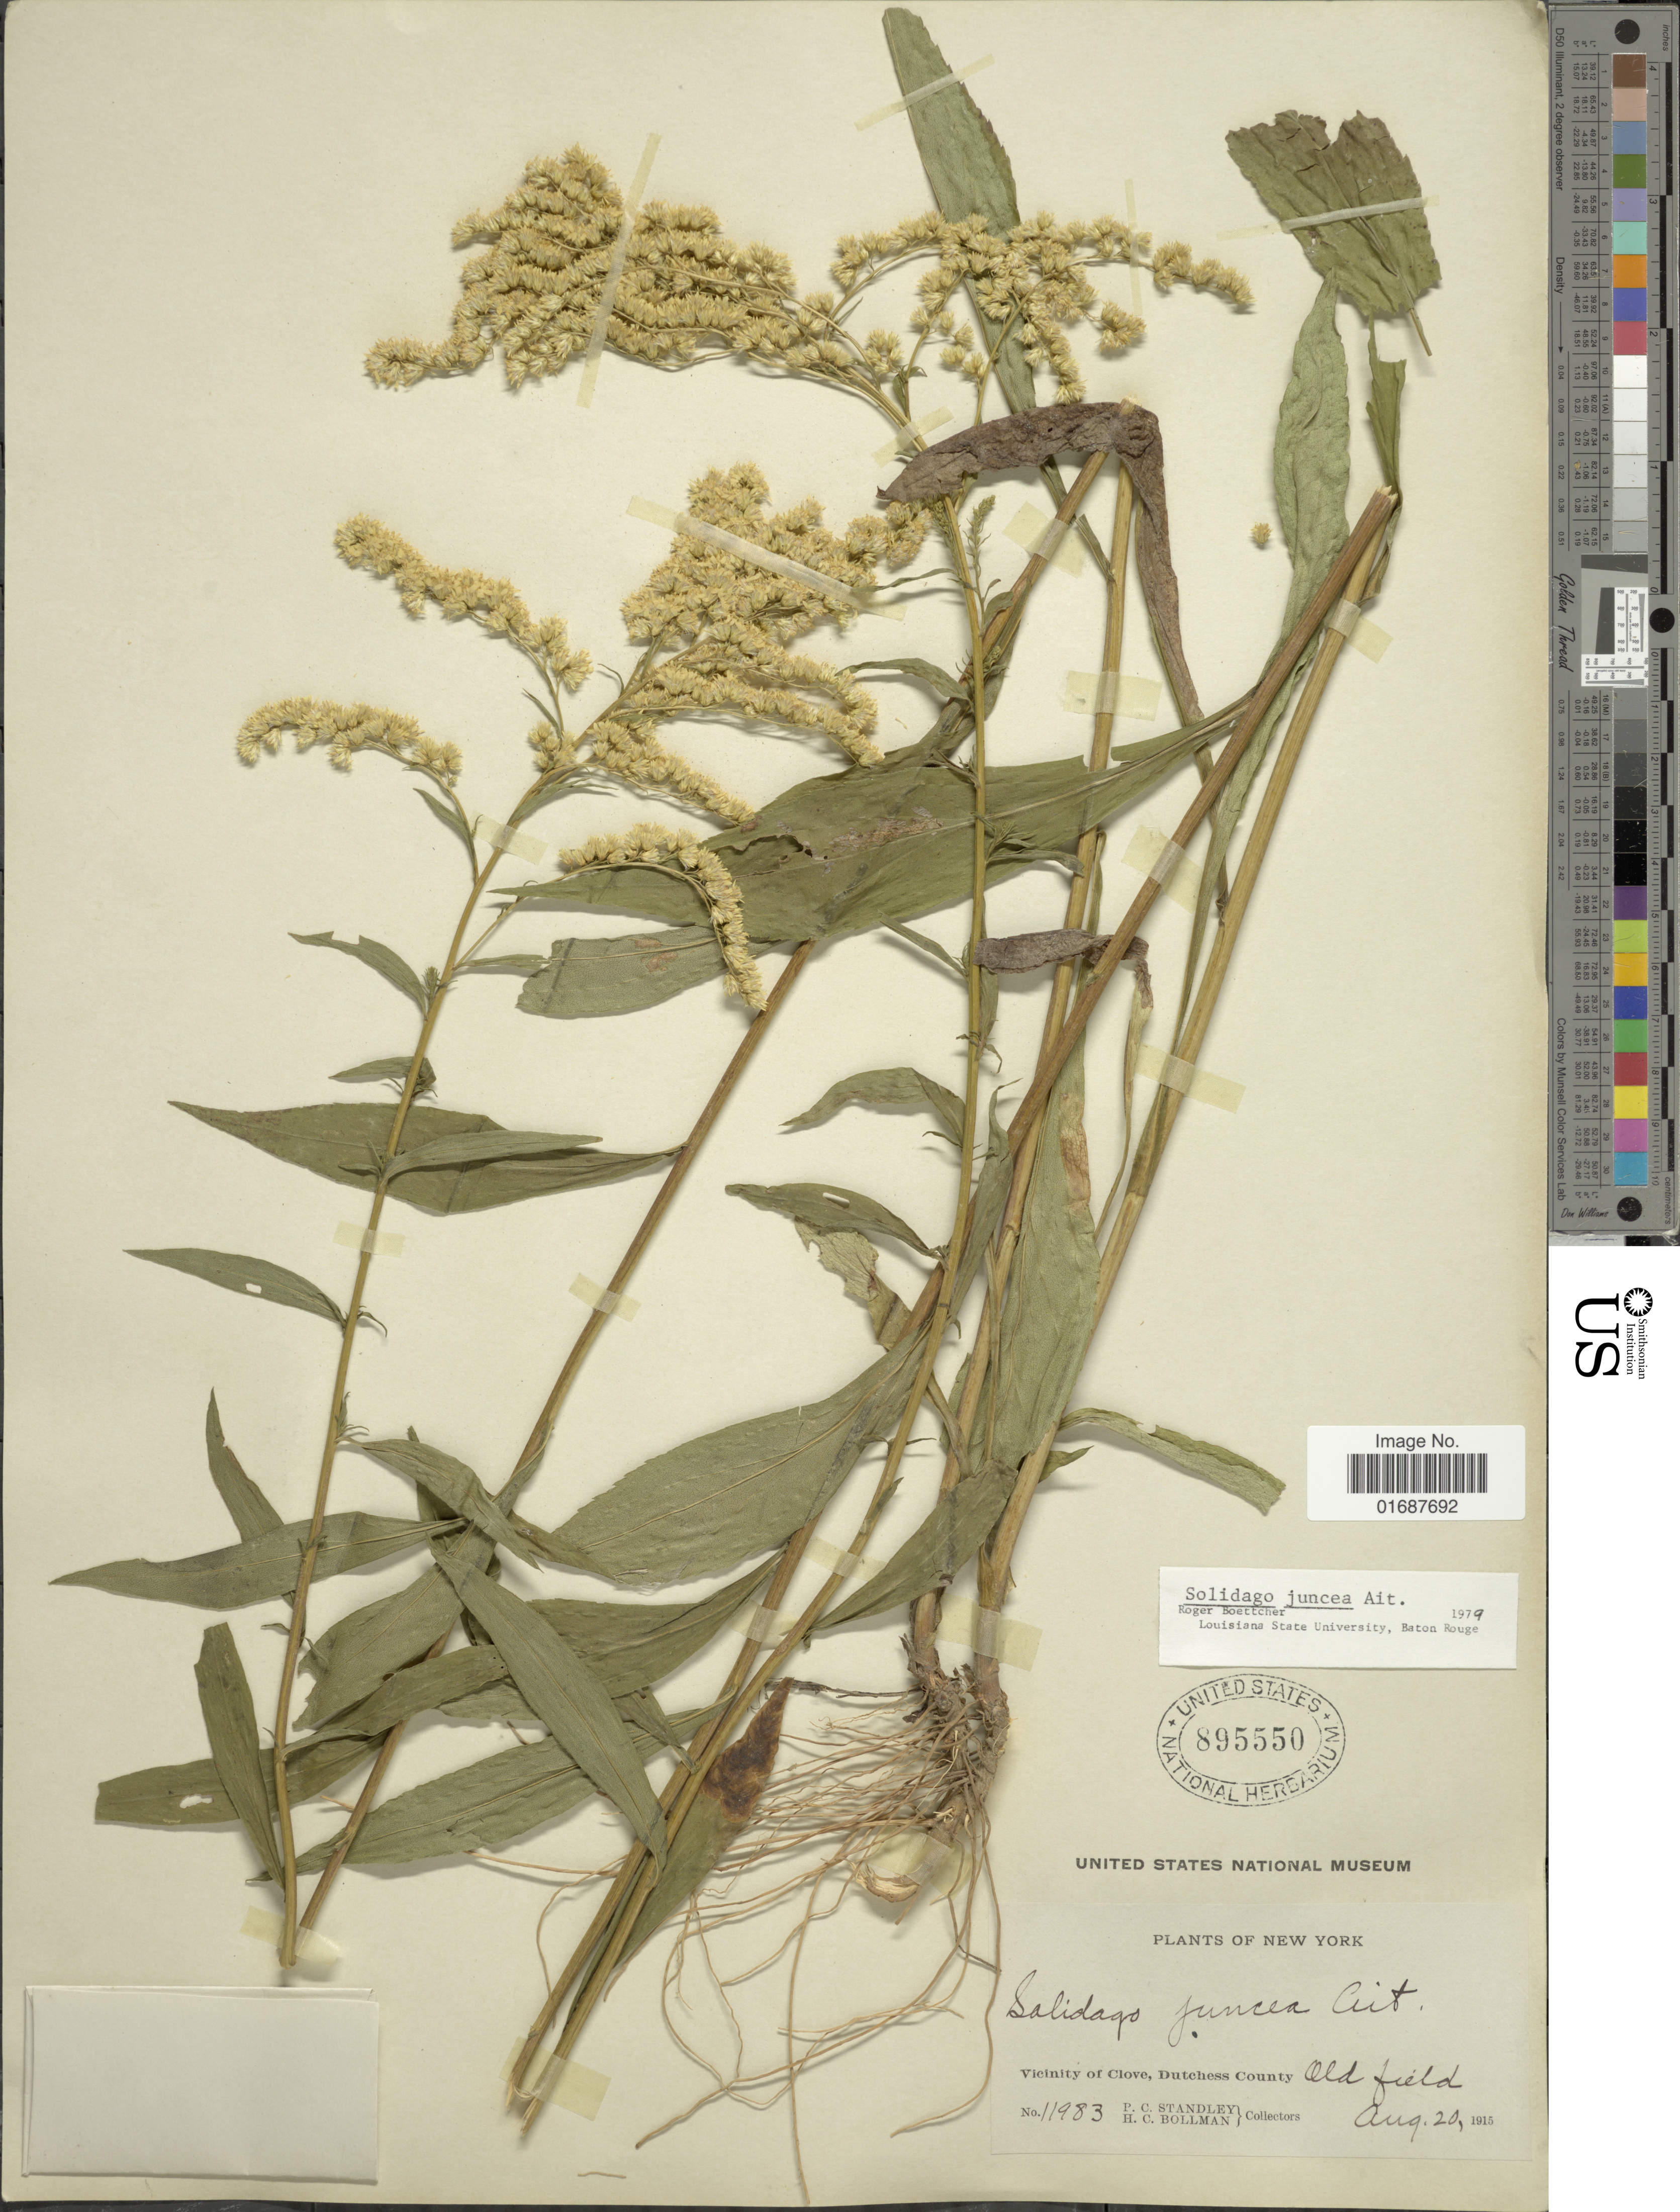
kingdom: Plantae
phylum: Tracheophyta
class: Magnoliopsida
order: Asterales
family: Asteraceae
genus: Solidago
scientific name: Solidago juncea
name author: Aiton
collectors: P. C. Standley & H. C. Bollman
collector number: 11983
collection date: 1915-08-20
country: United States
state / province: New York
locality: Vicinity of Clove, Dutchess County. Old field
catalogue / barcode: US 895550